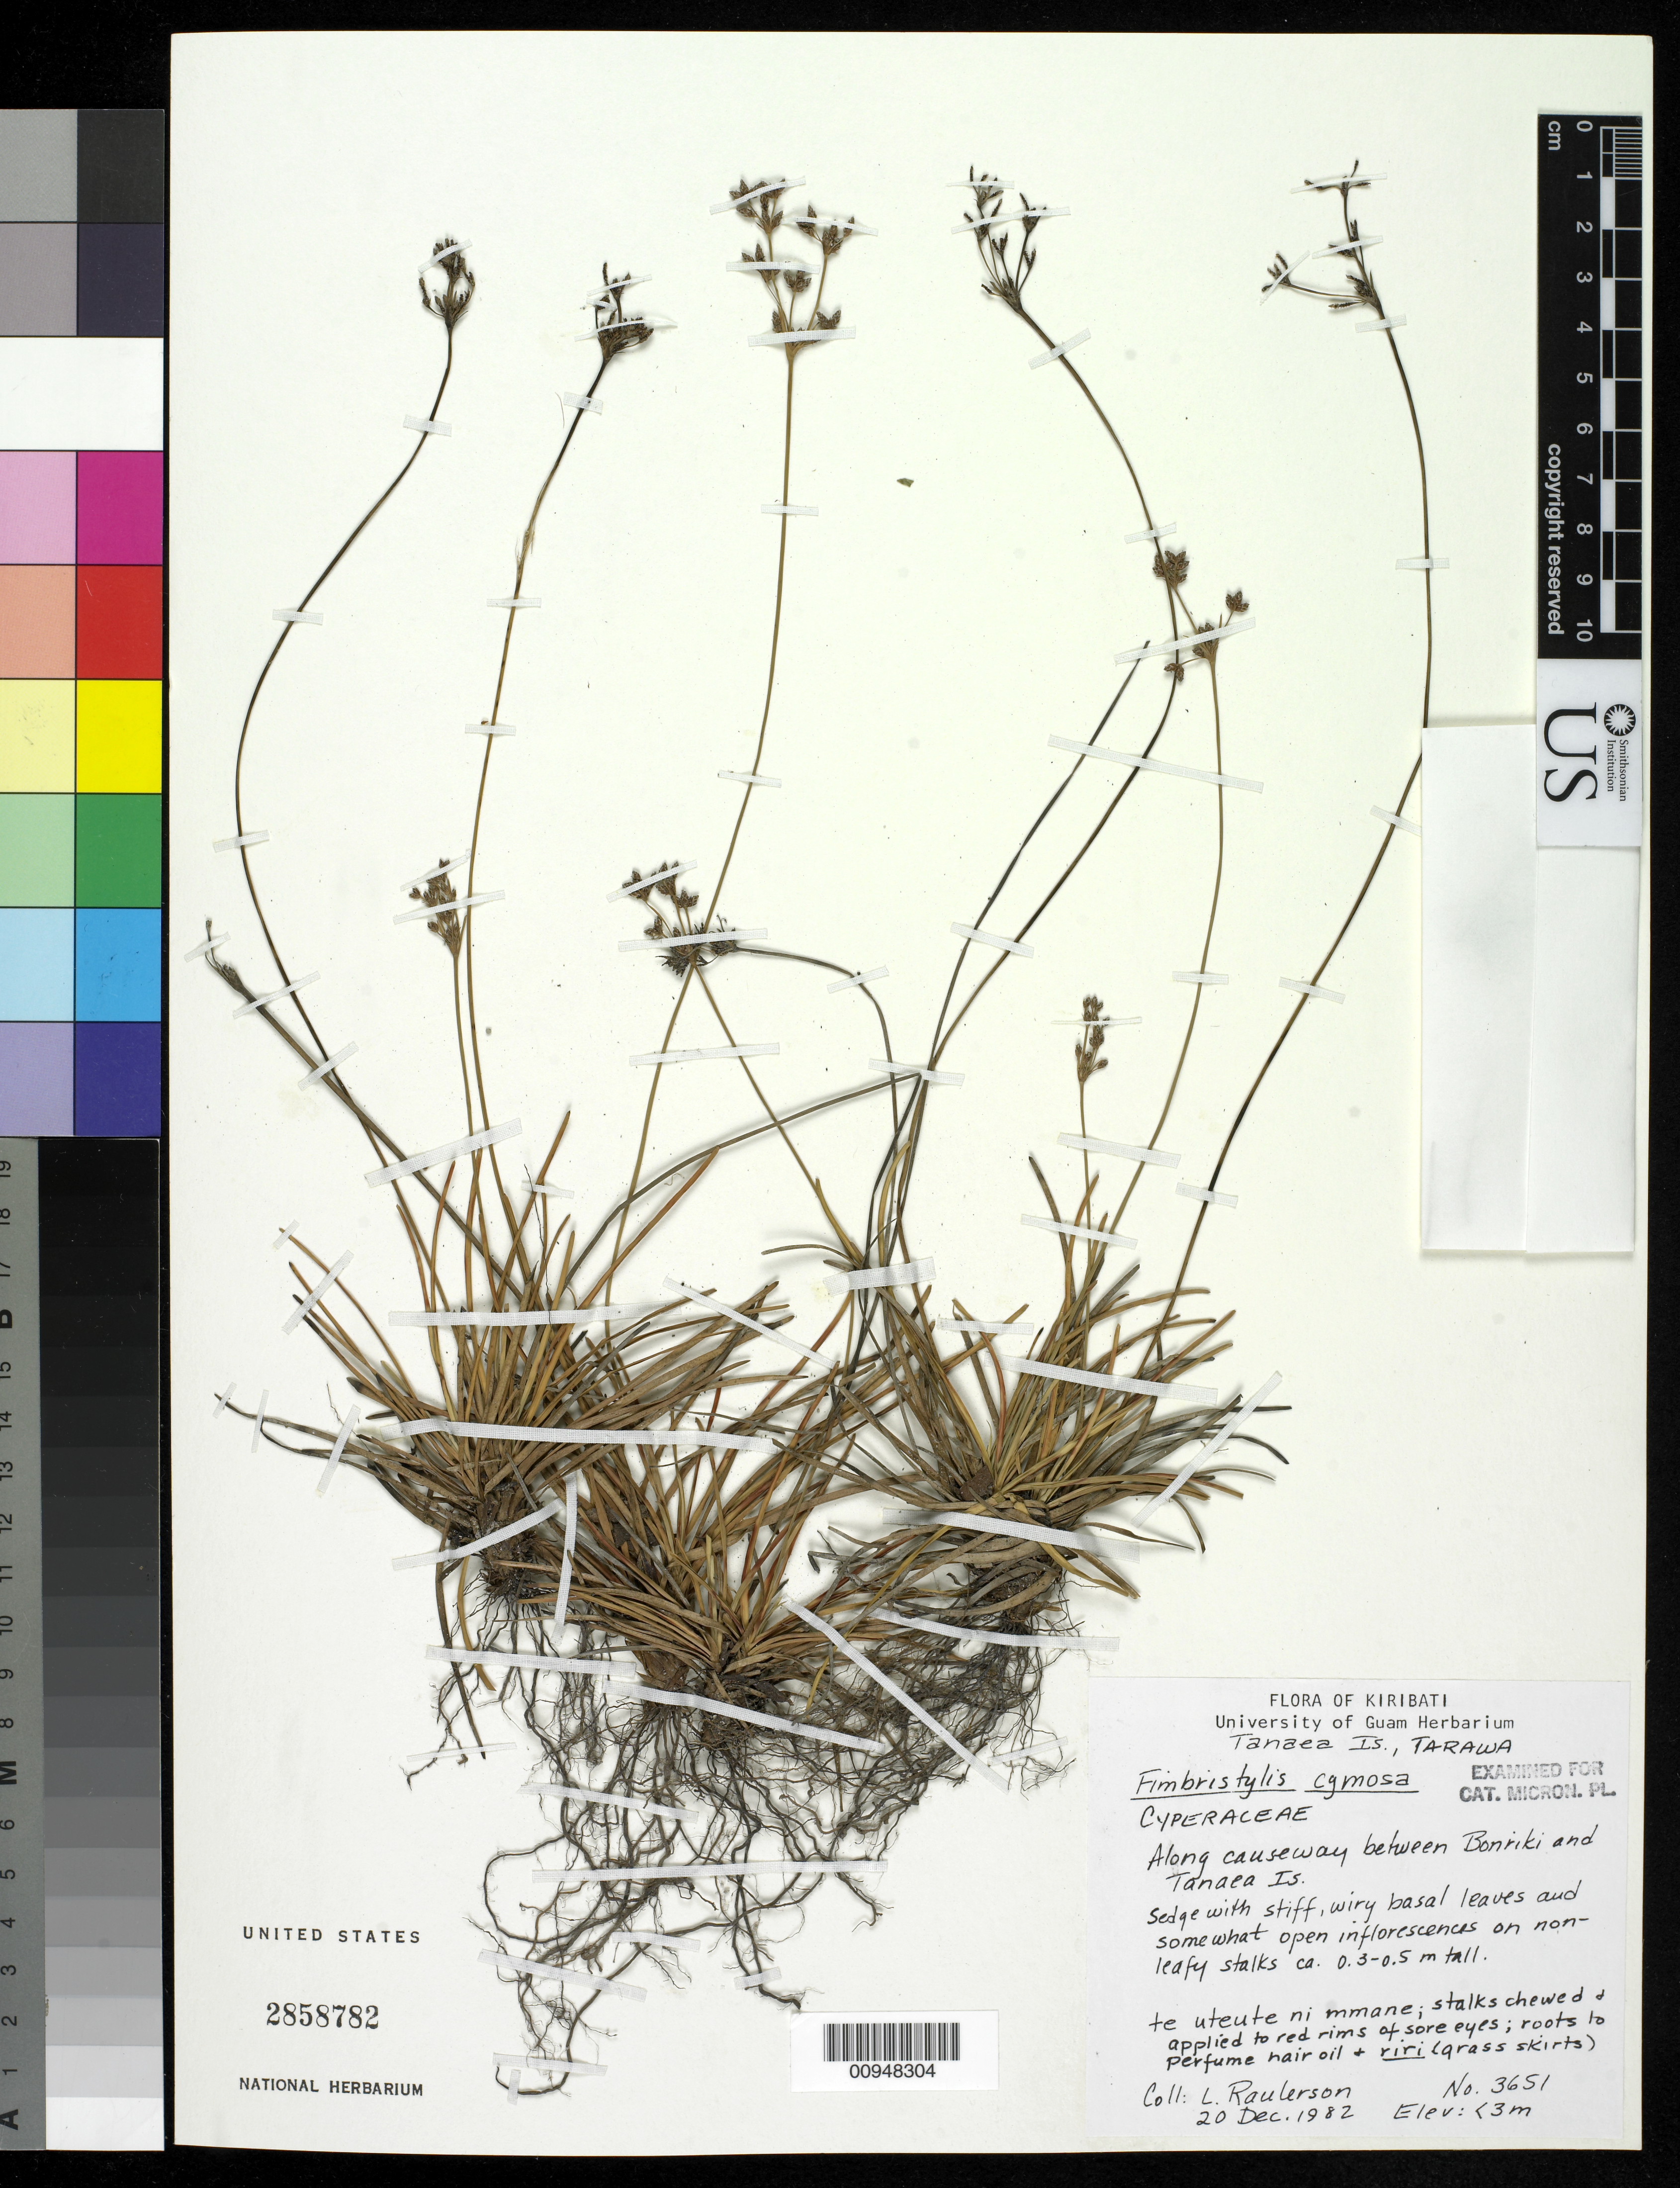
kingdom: Plantae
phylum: Tracheophyta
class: Liliopsida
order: Poales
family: Cyperaceae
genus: Fimbristylis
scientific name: Fimbristylis cymosa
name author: R. Br.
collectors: L. Raulerson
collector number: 3651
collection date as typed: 20 Dec 1982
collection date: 1982-12-20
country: Kiribati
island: Tarawa Atoll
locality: Along causeway between Bonriki and Tanaea Islands.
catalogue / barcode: US 2858782